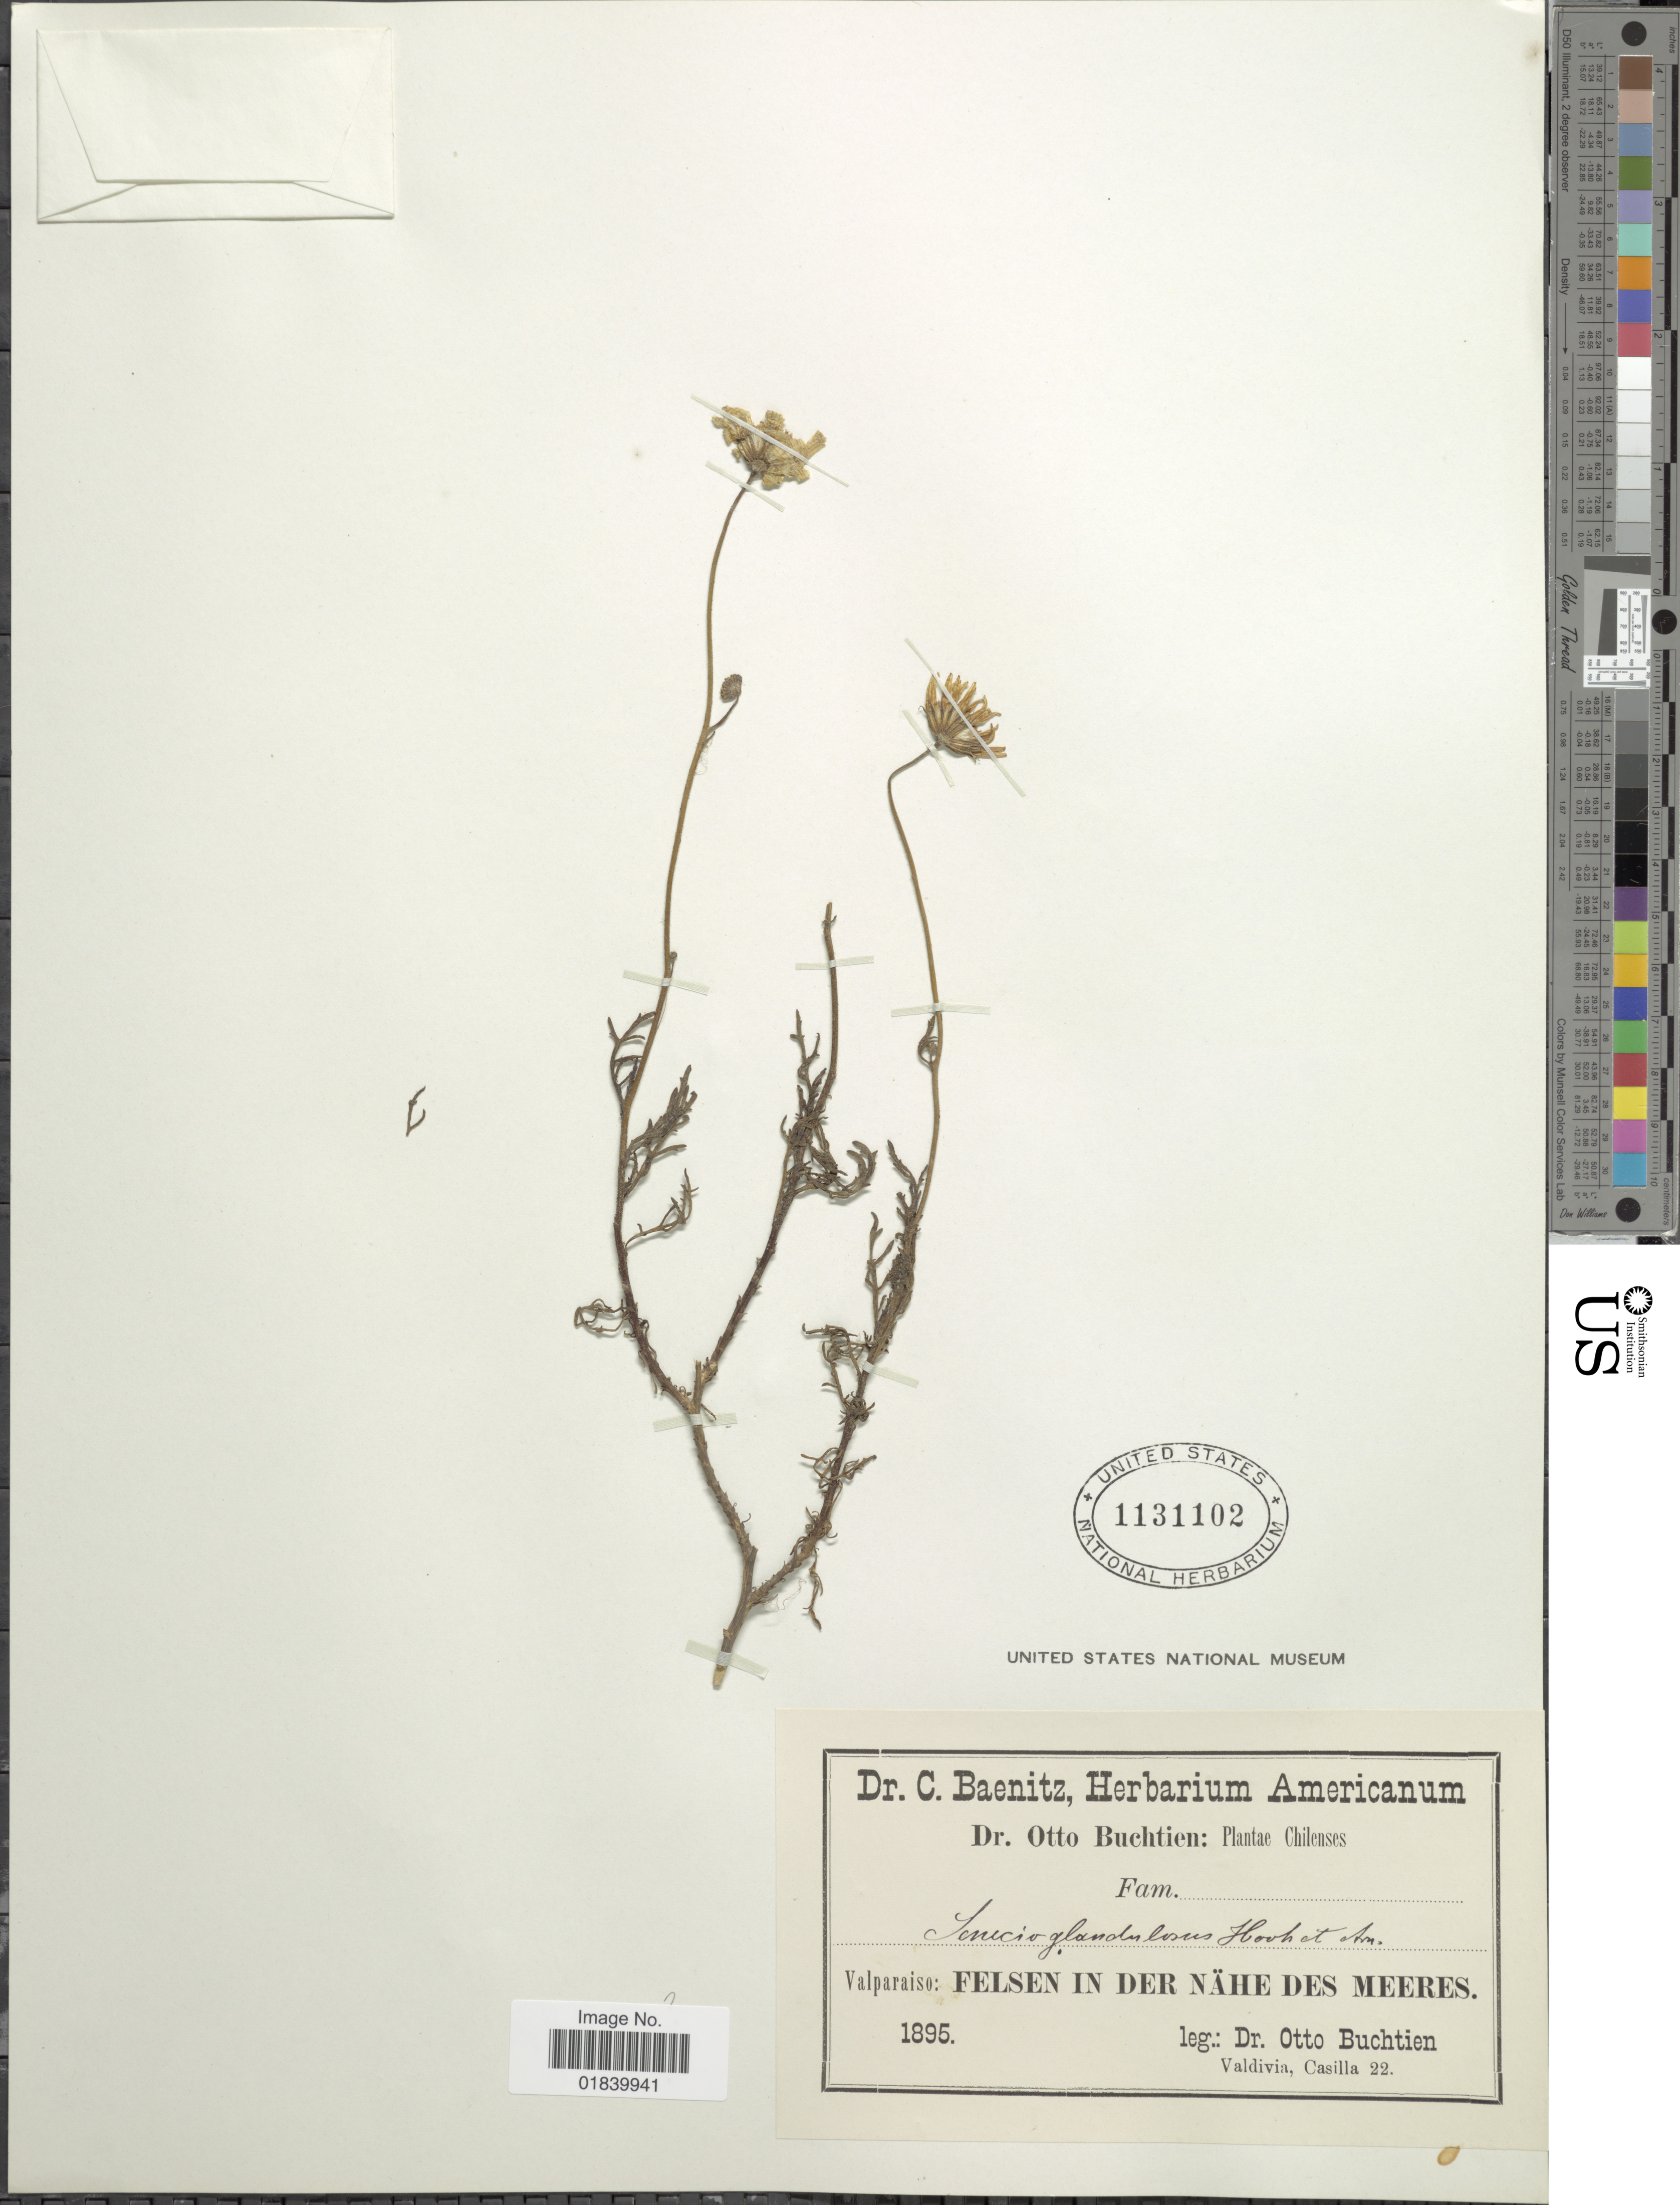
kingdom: Plantae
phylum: Tracheophyta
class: Magnoliopsida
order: Asterales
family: Asteraceae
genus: Senecio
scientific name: Senecio glandulosus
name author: D. Don ex Hook. & Arn.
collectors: O. Buchtien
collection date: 1895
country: Chile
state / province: Valparaíso (V)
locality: Valparaiso: Felsen in der Nahe des Meeres.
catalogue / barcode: US 1131102